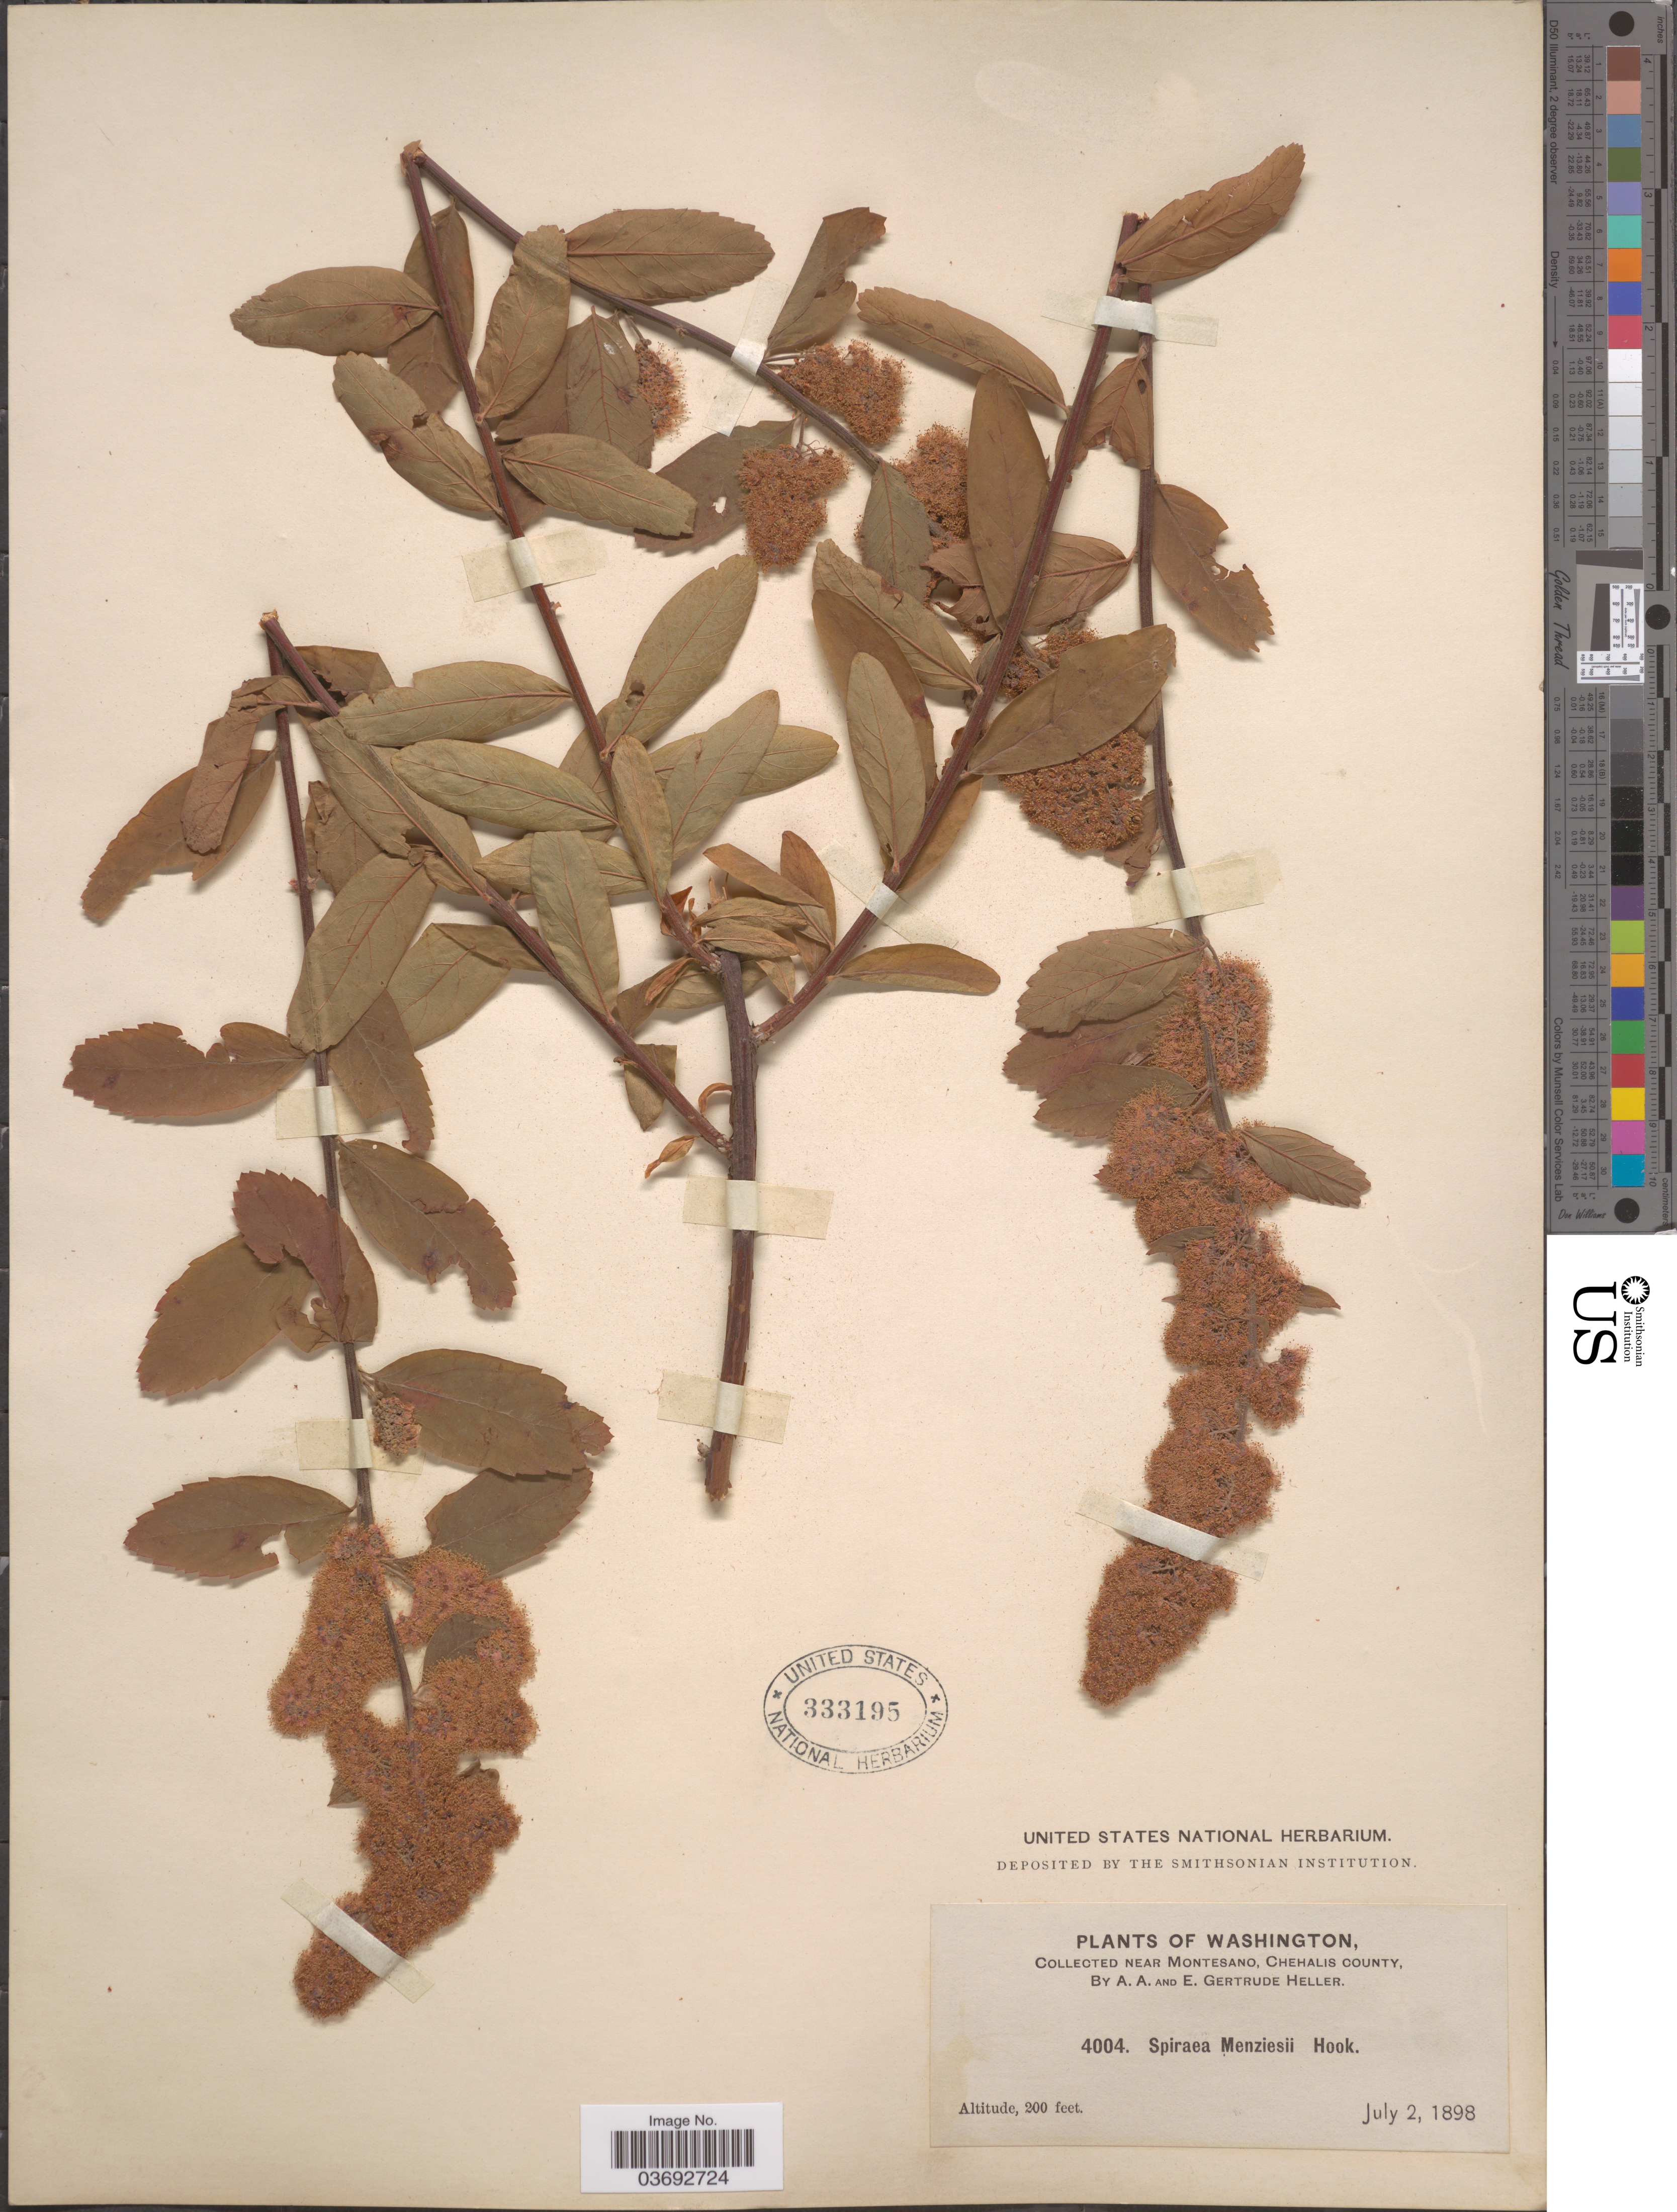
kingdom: Plantae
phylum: Tracheophyta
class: Magnoliopsida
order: Rosales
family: Rosaceae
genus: Spiraea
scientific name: Spiraea menziesii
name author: Hook.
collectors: A. A. Heller & E. G. Heller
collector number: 4004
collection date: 1898-07-02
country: United States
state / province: Washington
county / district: Grays Harbor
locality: Near Montesano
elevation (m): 61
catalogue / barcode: US 333195